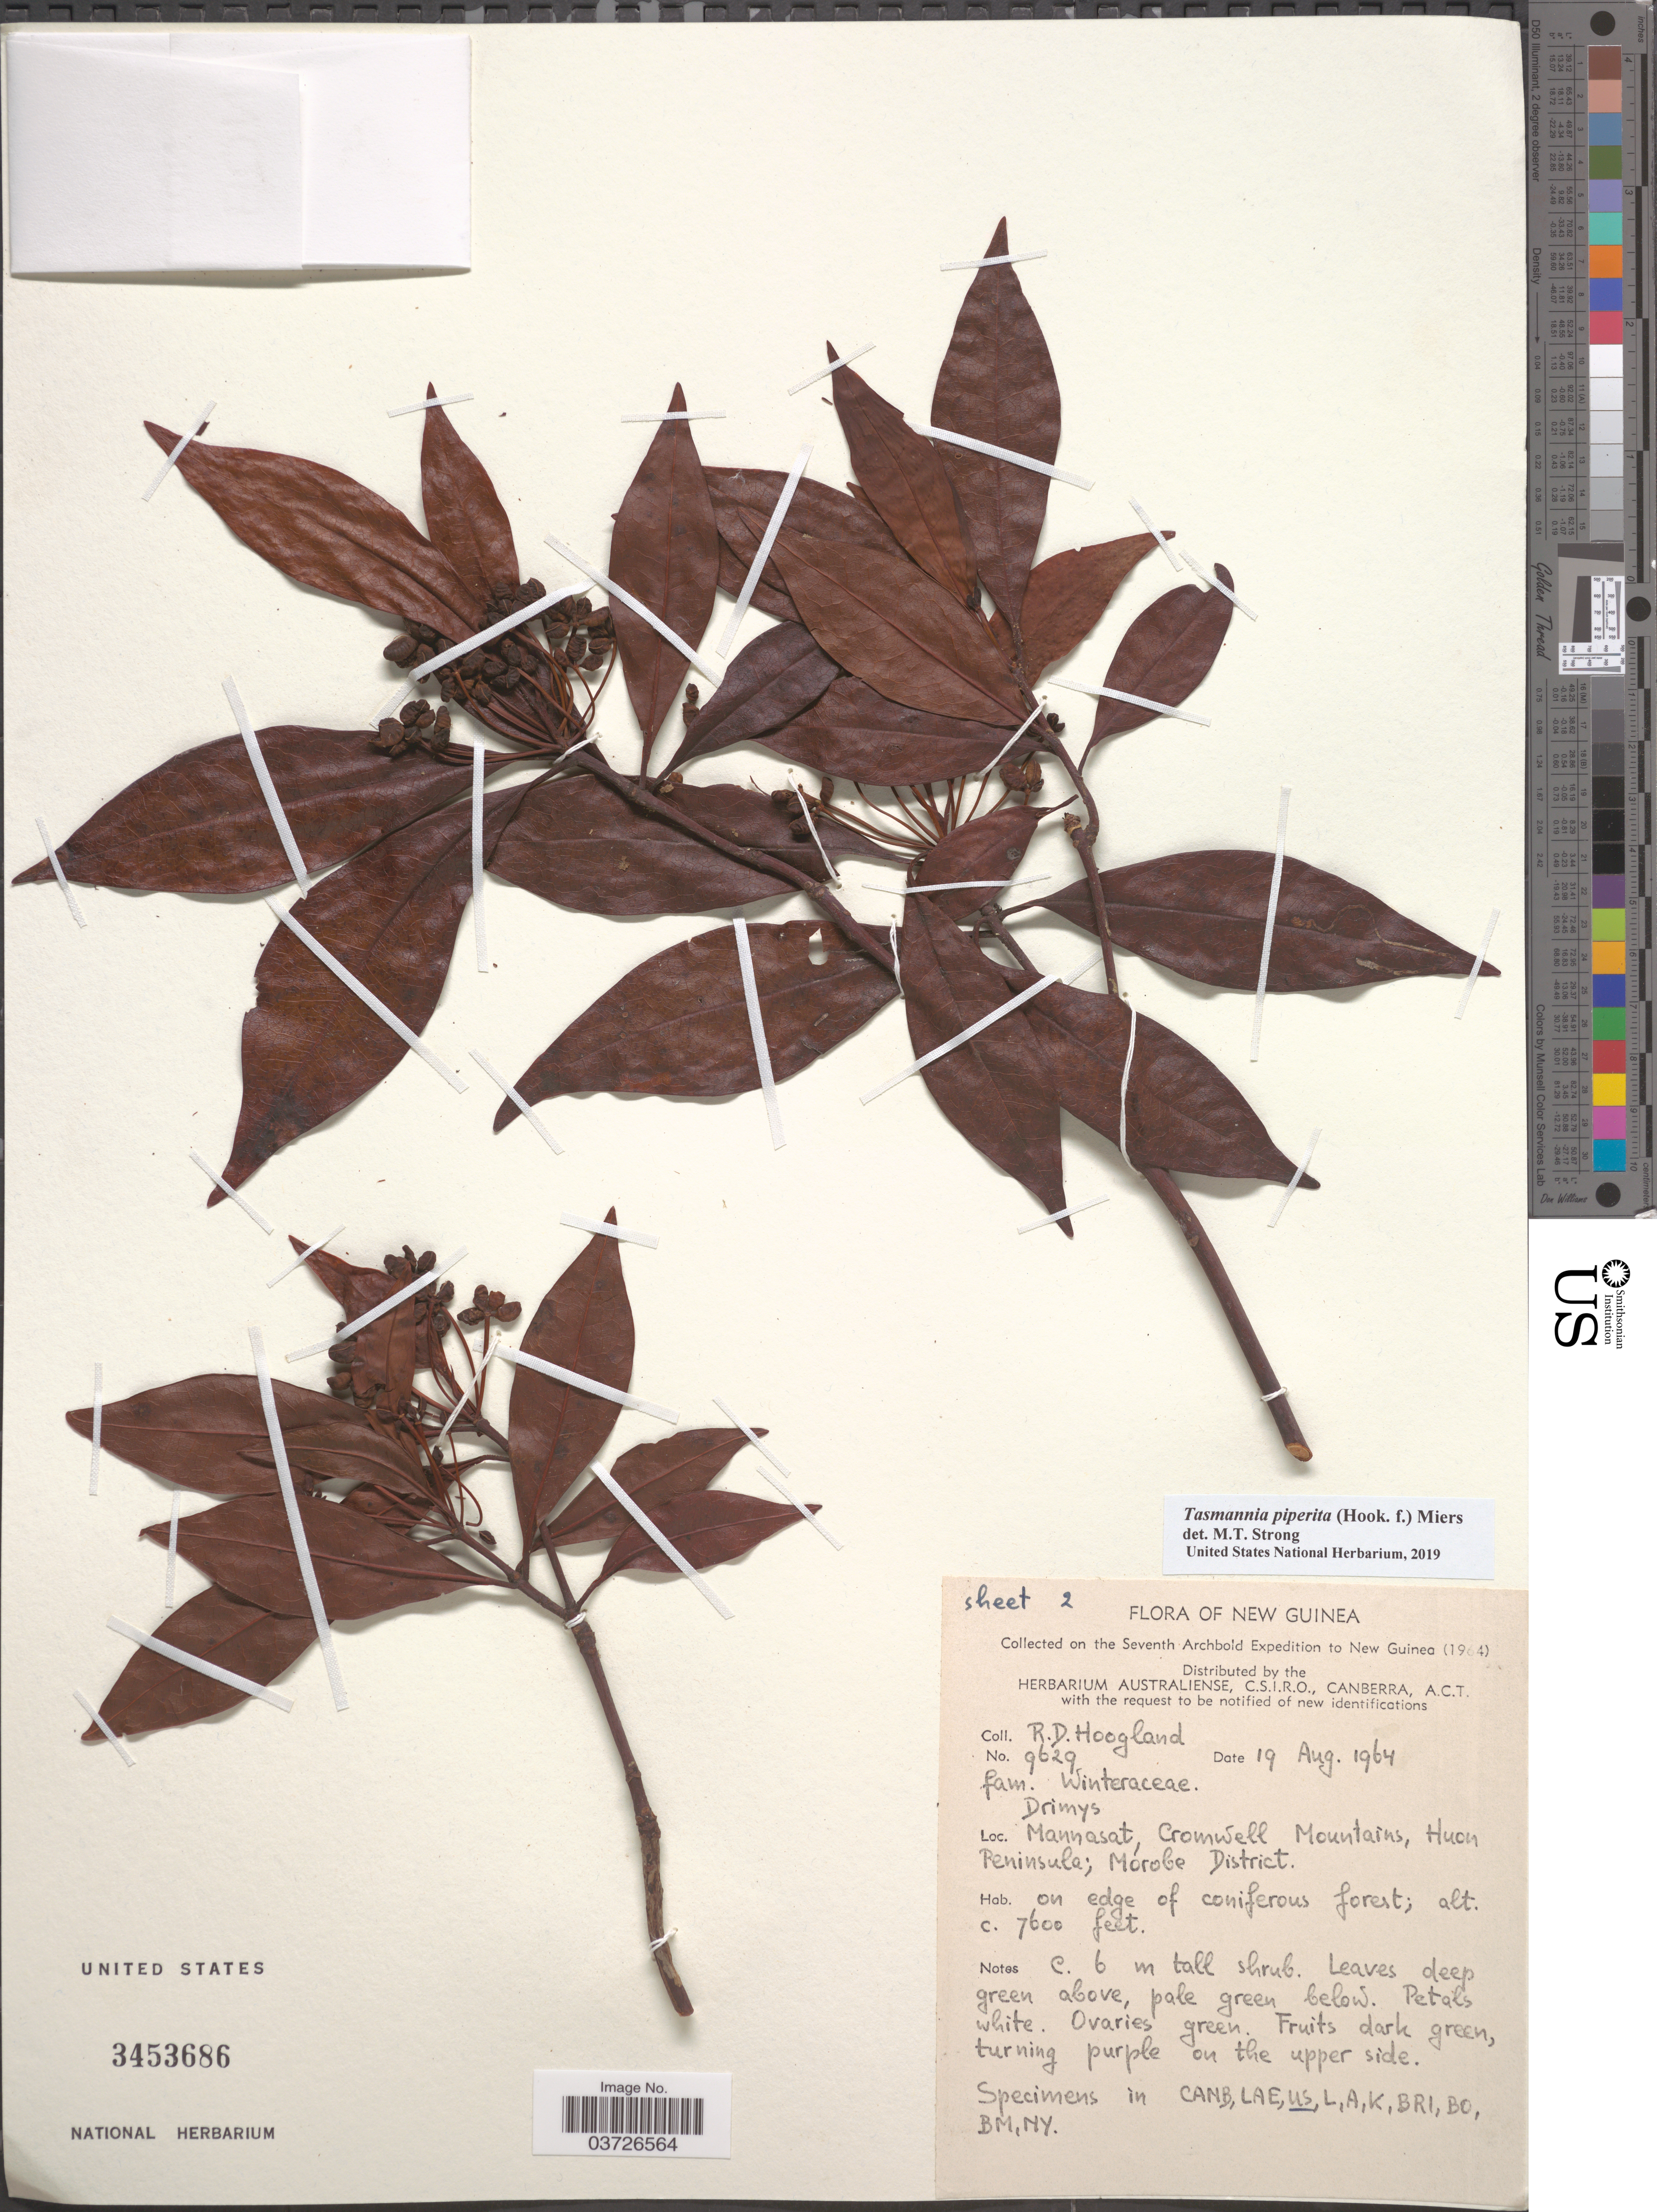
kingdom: Plantae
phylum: Tracheophyta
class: Magnoliopsida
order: Canellales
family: Winteraceae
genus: Tasmannia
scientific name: Tasmannia piperita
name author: (Hook. f.) Miers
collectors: R. D. Hoogland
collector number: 9629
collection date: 1964-08-19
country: Papua New Guinea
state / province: Morobe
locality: New Guinea. Mannasat, Cromwell Mountains, Huon Peninsula; Morobe District.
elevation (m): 2316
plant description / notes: Fruit temporarily sampled for micro-CT scanning.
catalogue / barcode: US 3453686